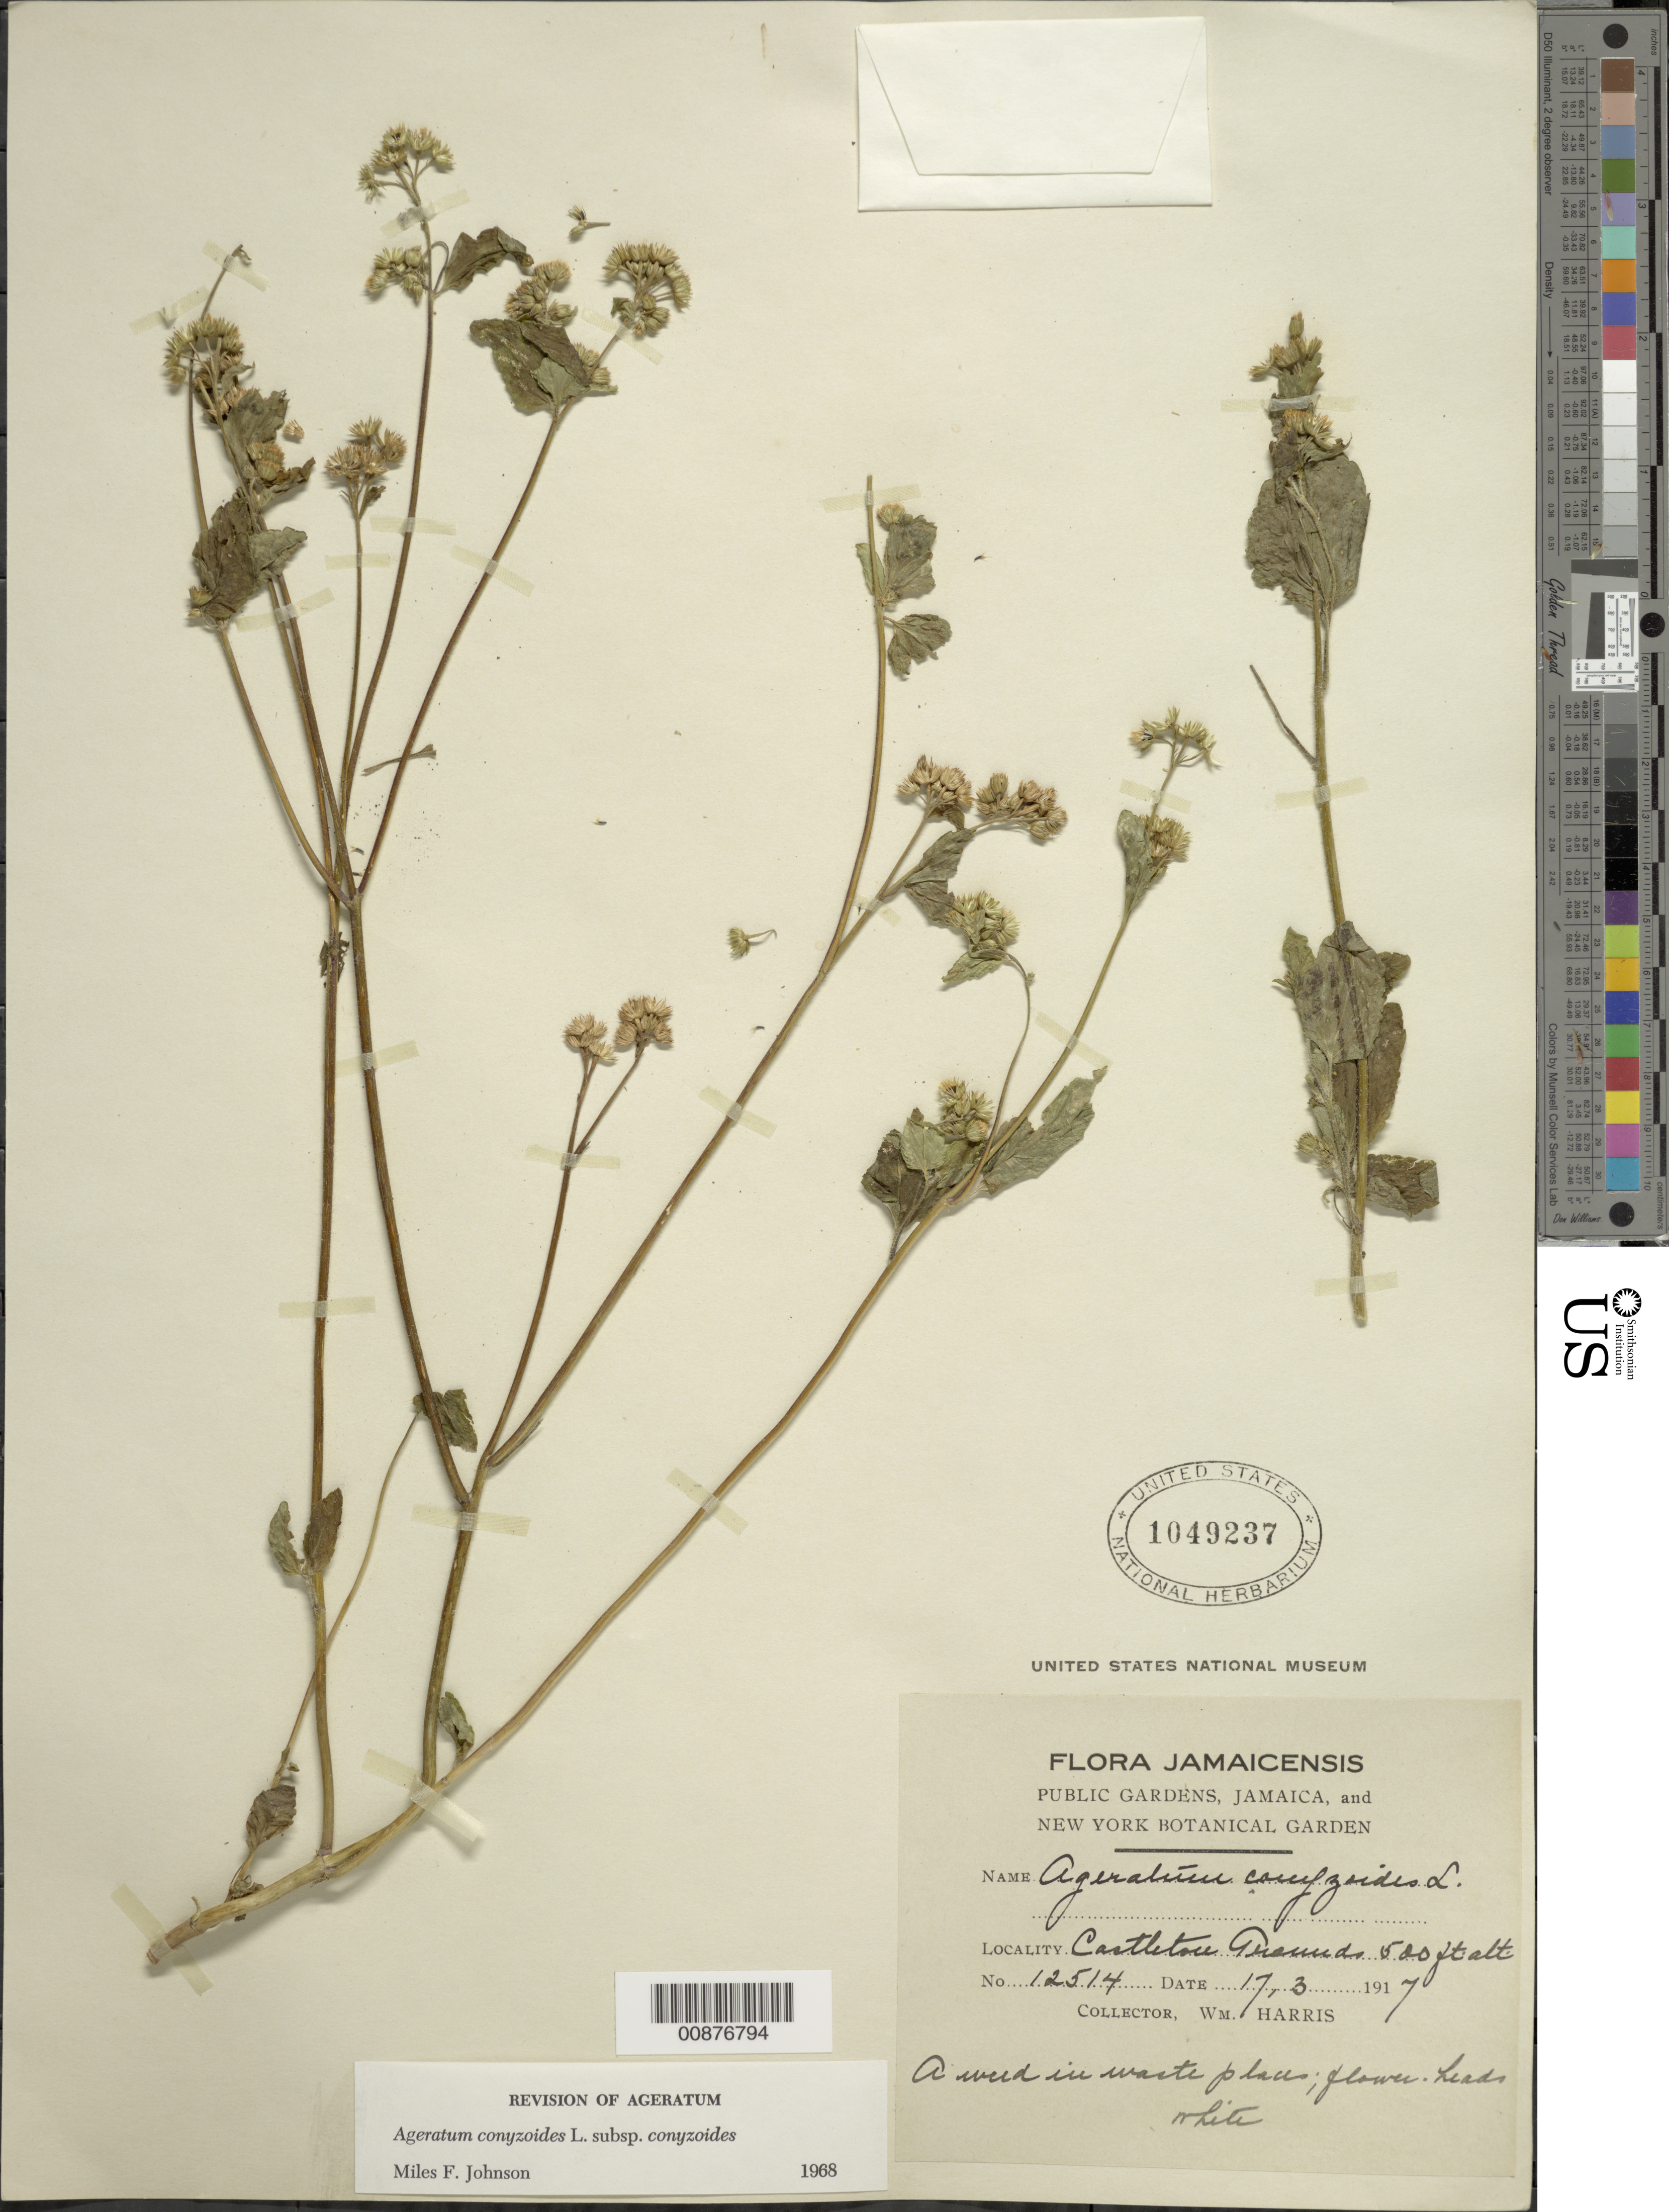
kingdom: Plantae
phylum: Tracheophyta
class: Magnoliopsida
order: Asterales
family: Asteraceae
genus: Ageratum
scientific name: Ageratum conyzoides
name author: L.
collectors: W. H. Harris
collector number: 12514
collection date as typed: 17 Mar 1917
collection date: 1917-03-17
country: Jamaica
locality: Castleton Grounds (sp?)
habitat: Waste places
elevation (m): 152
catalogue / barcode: US 1049237